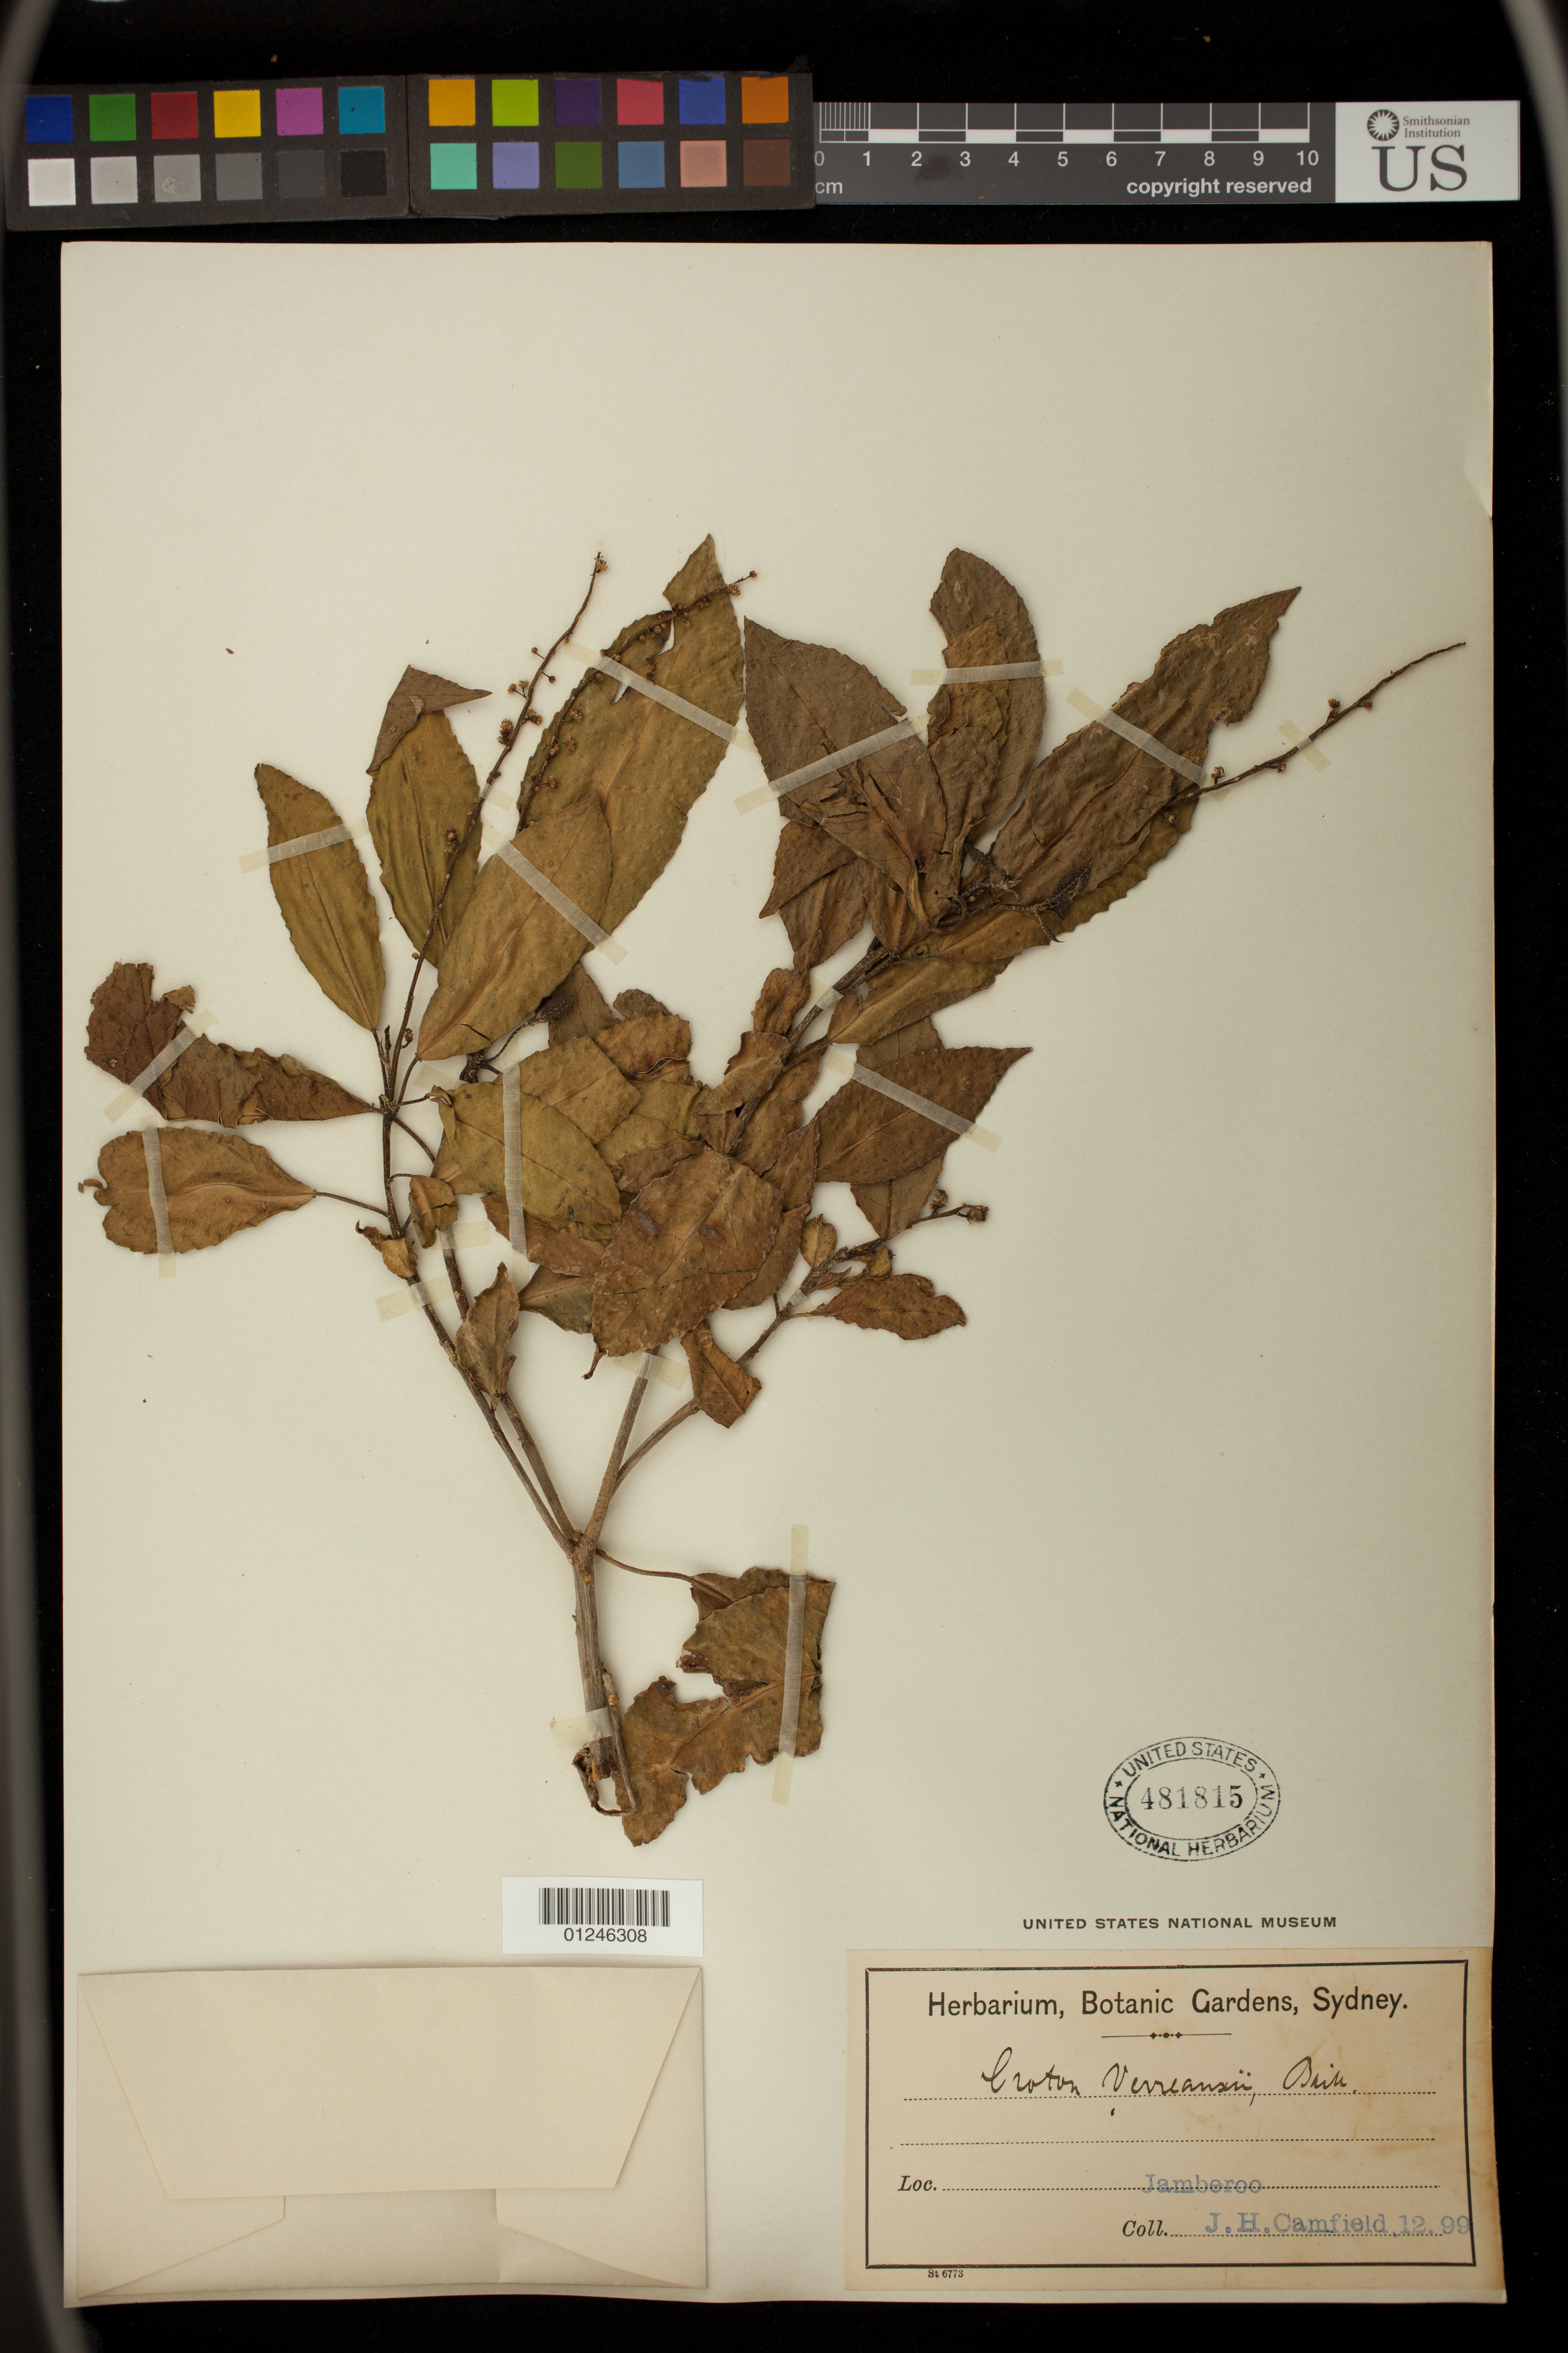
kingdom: Plantae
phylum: Tracheophyta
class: Magnoliopsida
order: Malpighiales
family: Euphorbiaceae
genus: Croton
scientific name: Croton verreauxii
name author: Baill.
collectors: J. Camfield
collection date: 1899-12-01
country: Australia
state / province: New South Wales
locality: Jamberoo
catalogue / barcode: US 481815